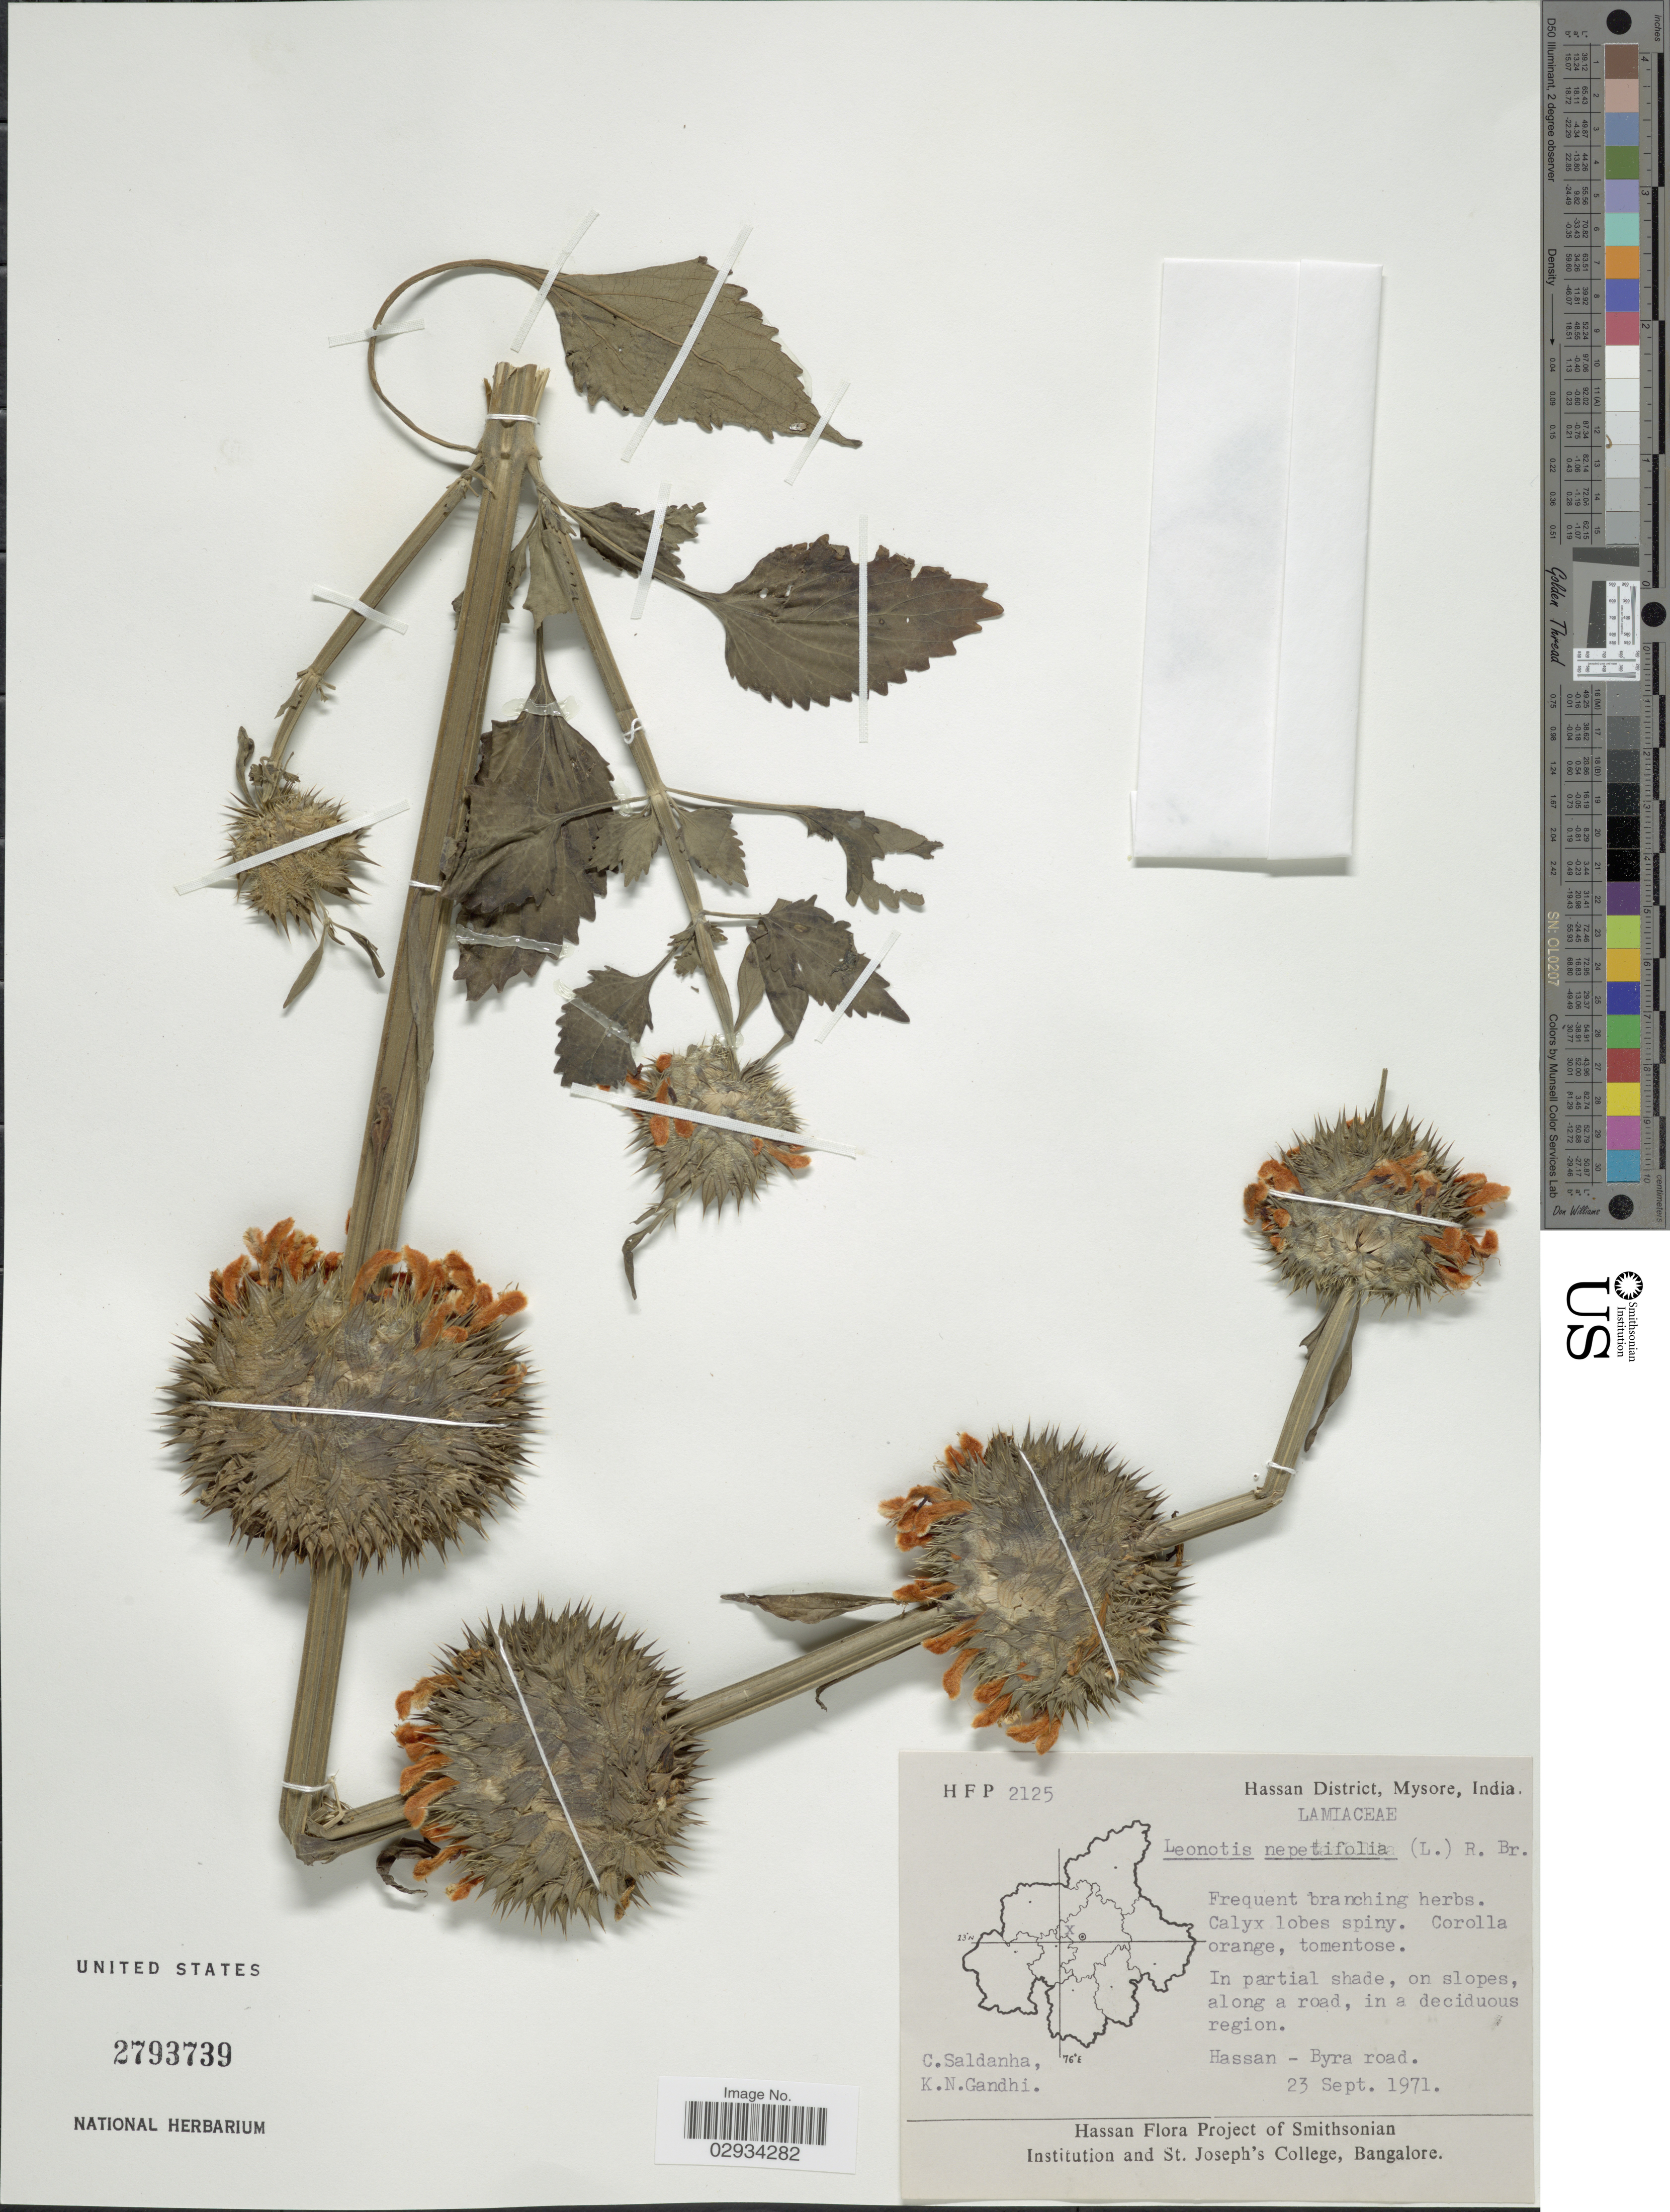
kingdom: Plantae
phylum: Tracheophyta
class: Magnoliopsida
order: Lamiales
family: Lamiaceae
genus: Leonotis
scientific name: Leonotis nepetifolia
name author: (L.) R. Br.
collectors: C. Saldanha & K. N. Gandhi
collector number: HFP2125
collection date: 1971-09-23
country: India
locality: Hassan District, Mysore. Hassan - Byra road.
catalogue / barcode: US 2793739